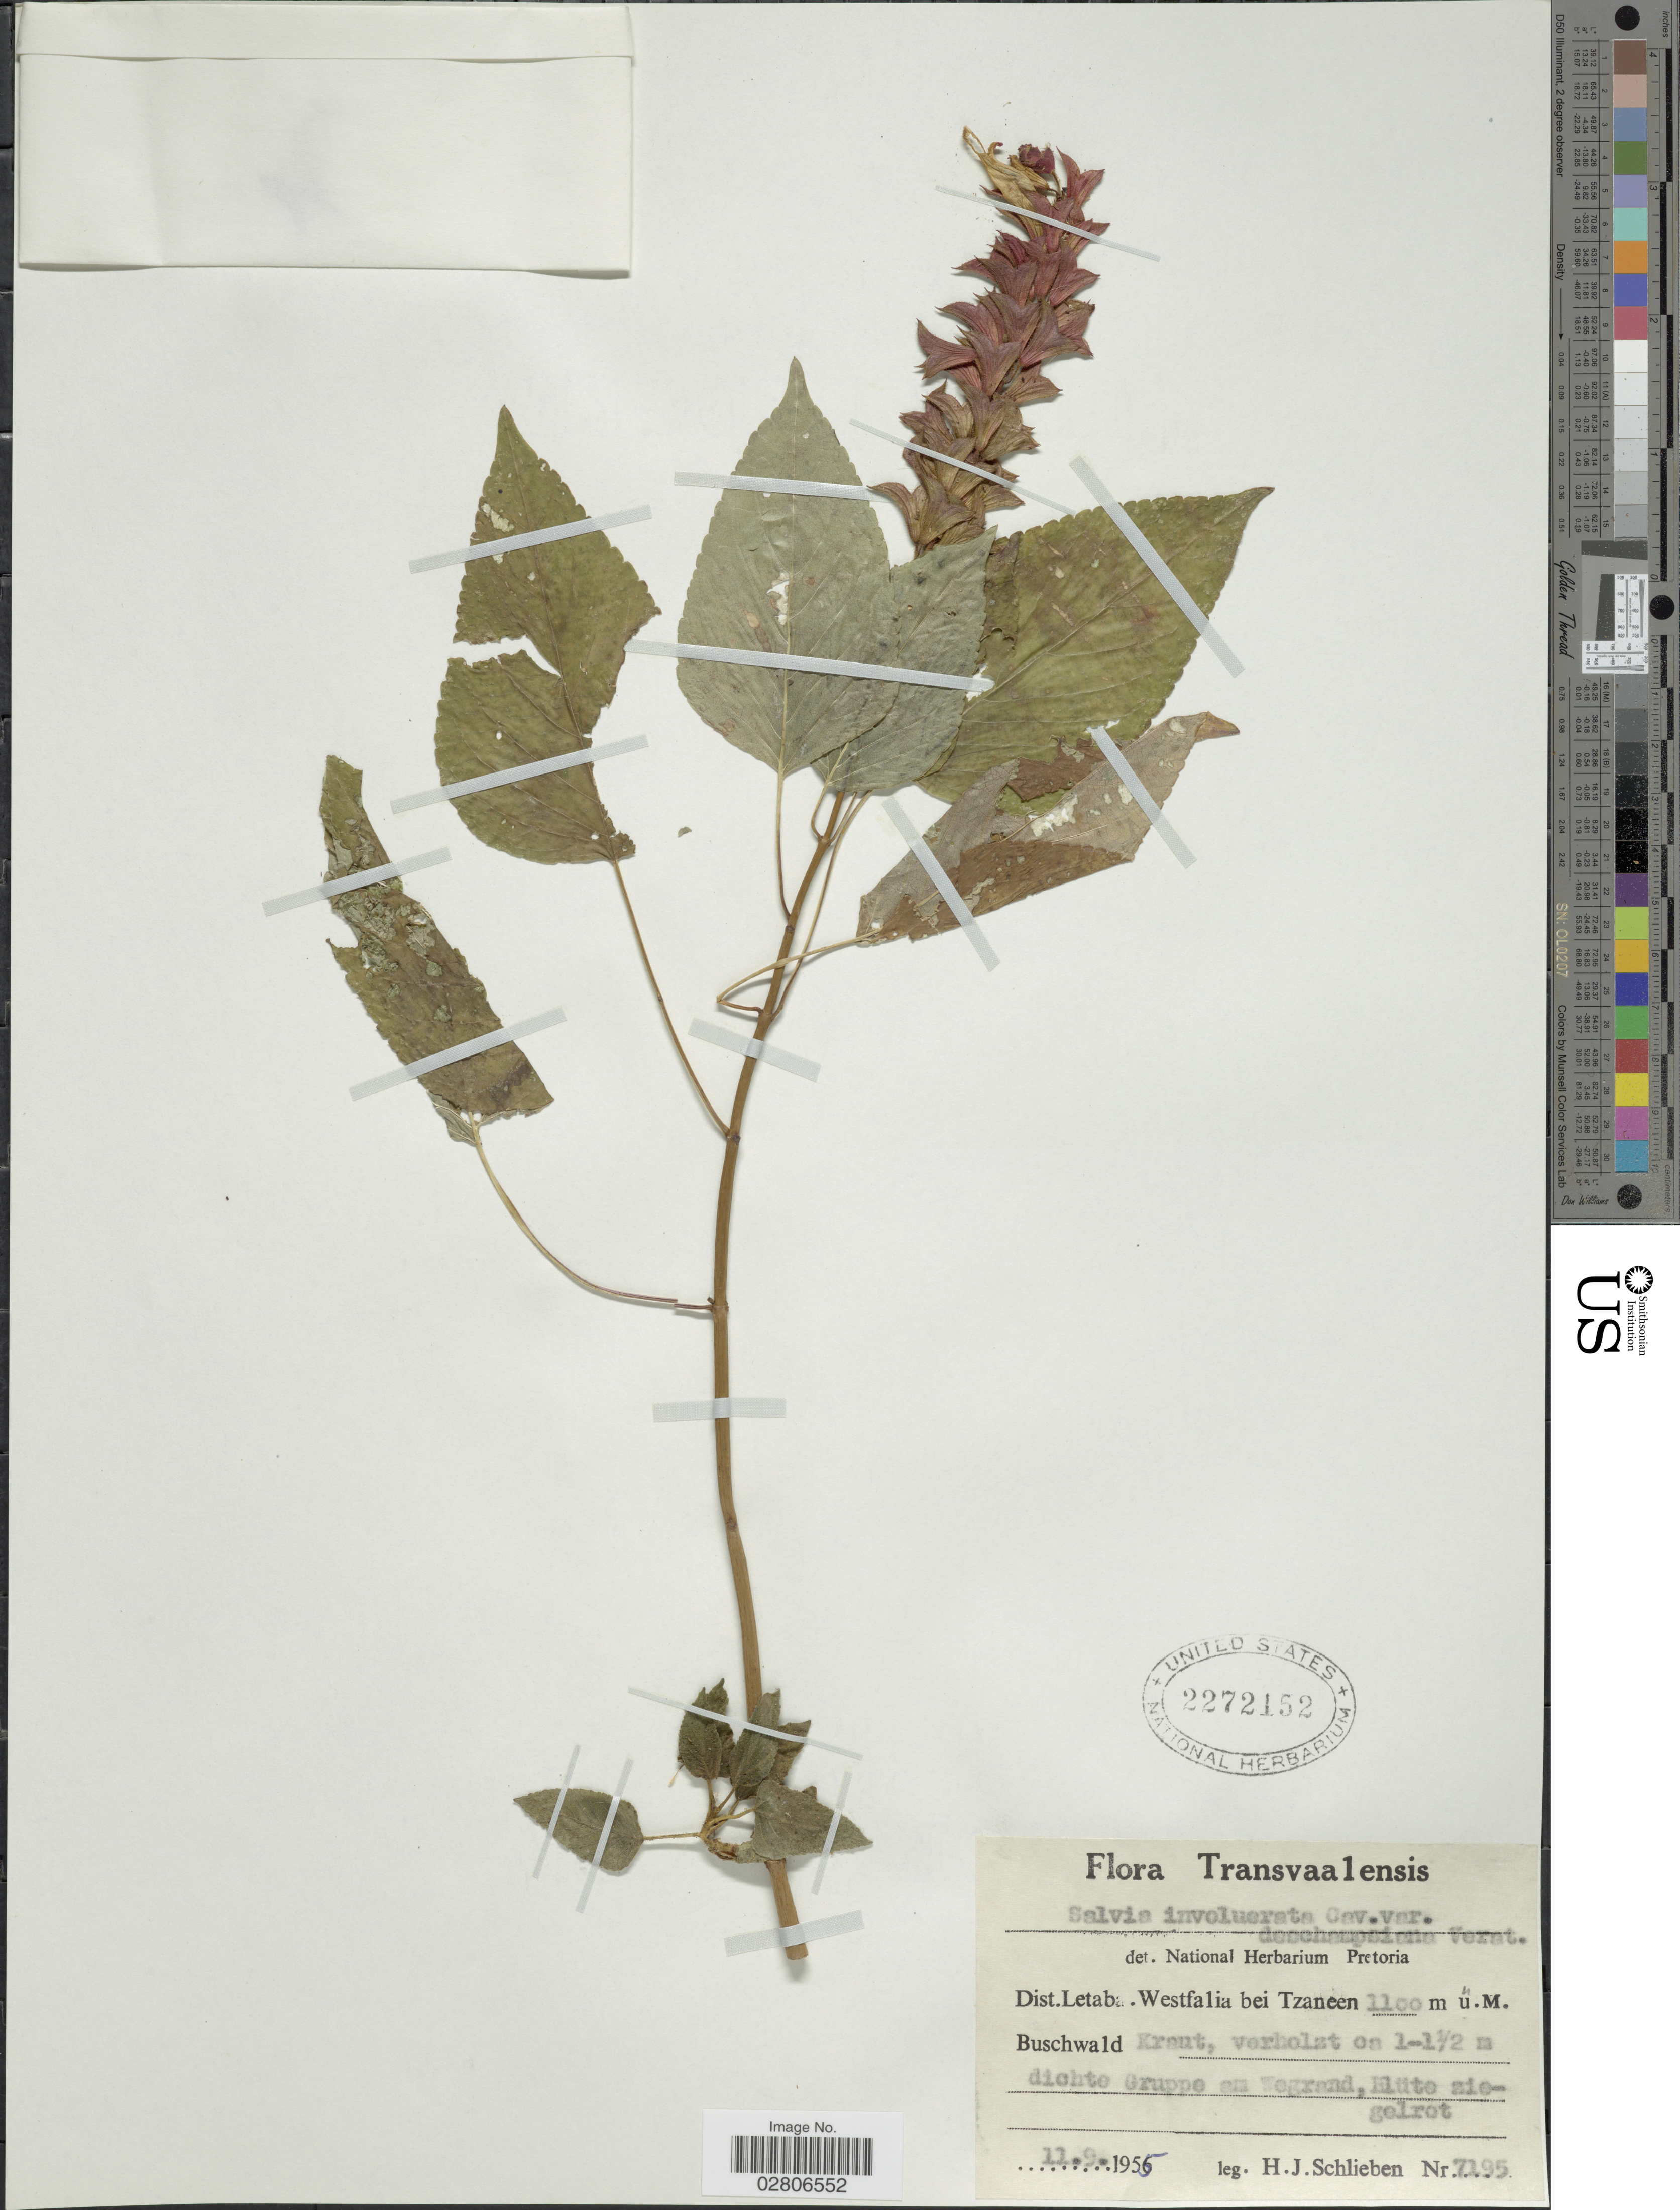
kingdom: Plantae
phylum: Tracheophyta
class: Magnoliopsida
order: Lamiales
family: Lamiaceae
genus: Salvia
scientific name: Salvia involucrata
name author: Cav.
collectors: H. J. Schlieben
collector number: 7195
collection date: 1955-09-11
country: South Africa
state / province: Limpopo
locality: Transvaalensis, Dist. Letaba. Westfalia bei Tzaneen.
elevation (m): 1100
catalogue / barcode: US 2272152